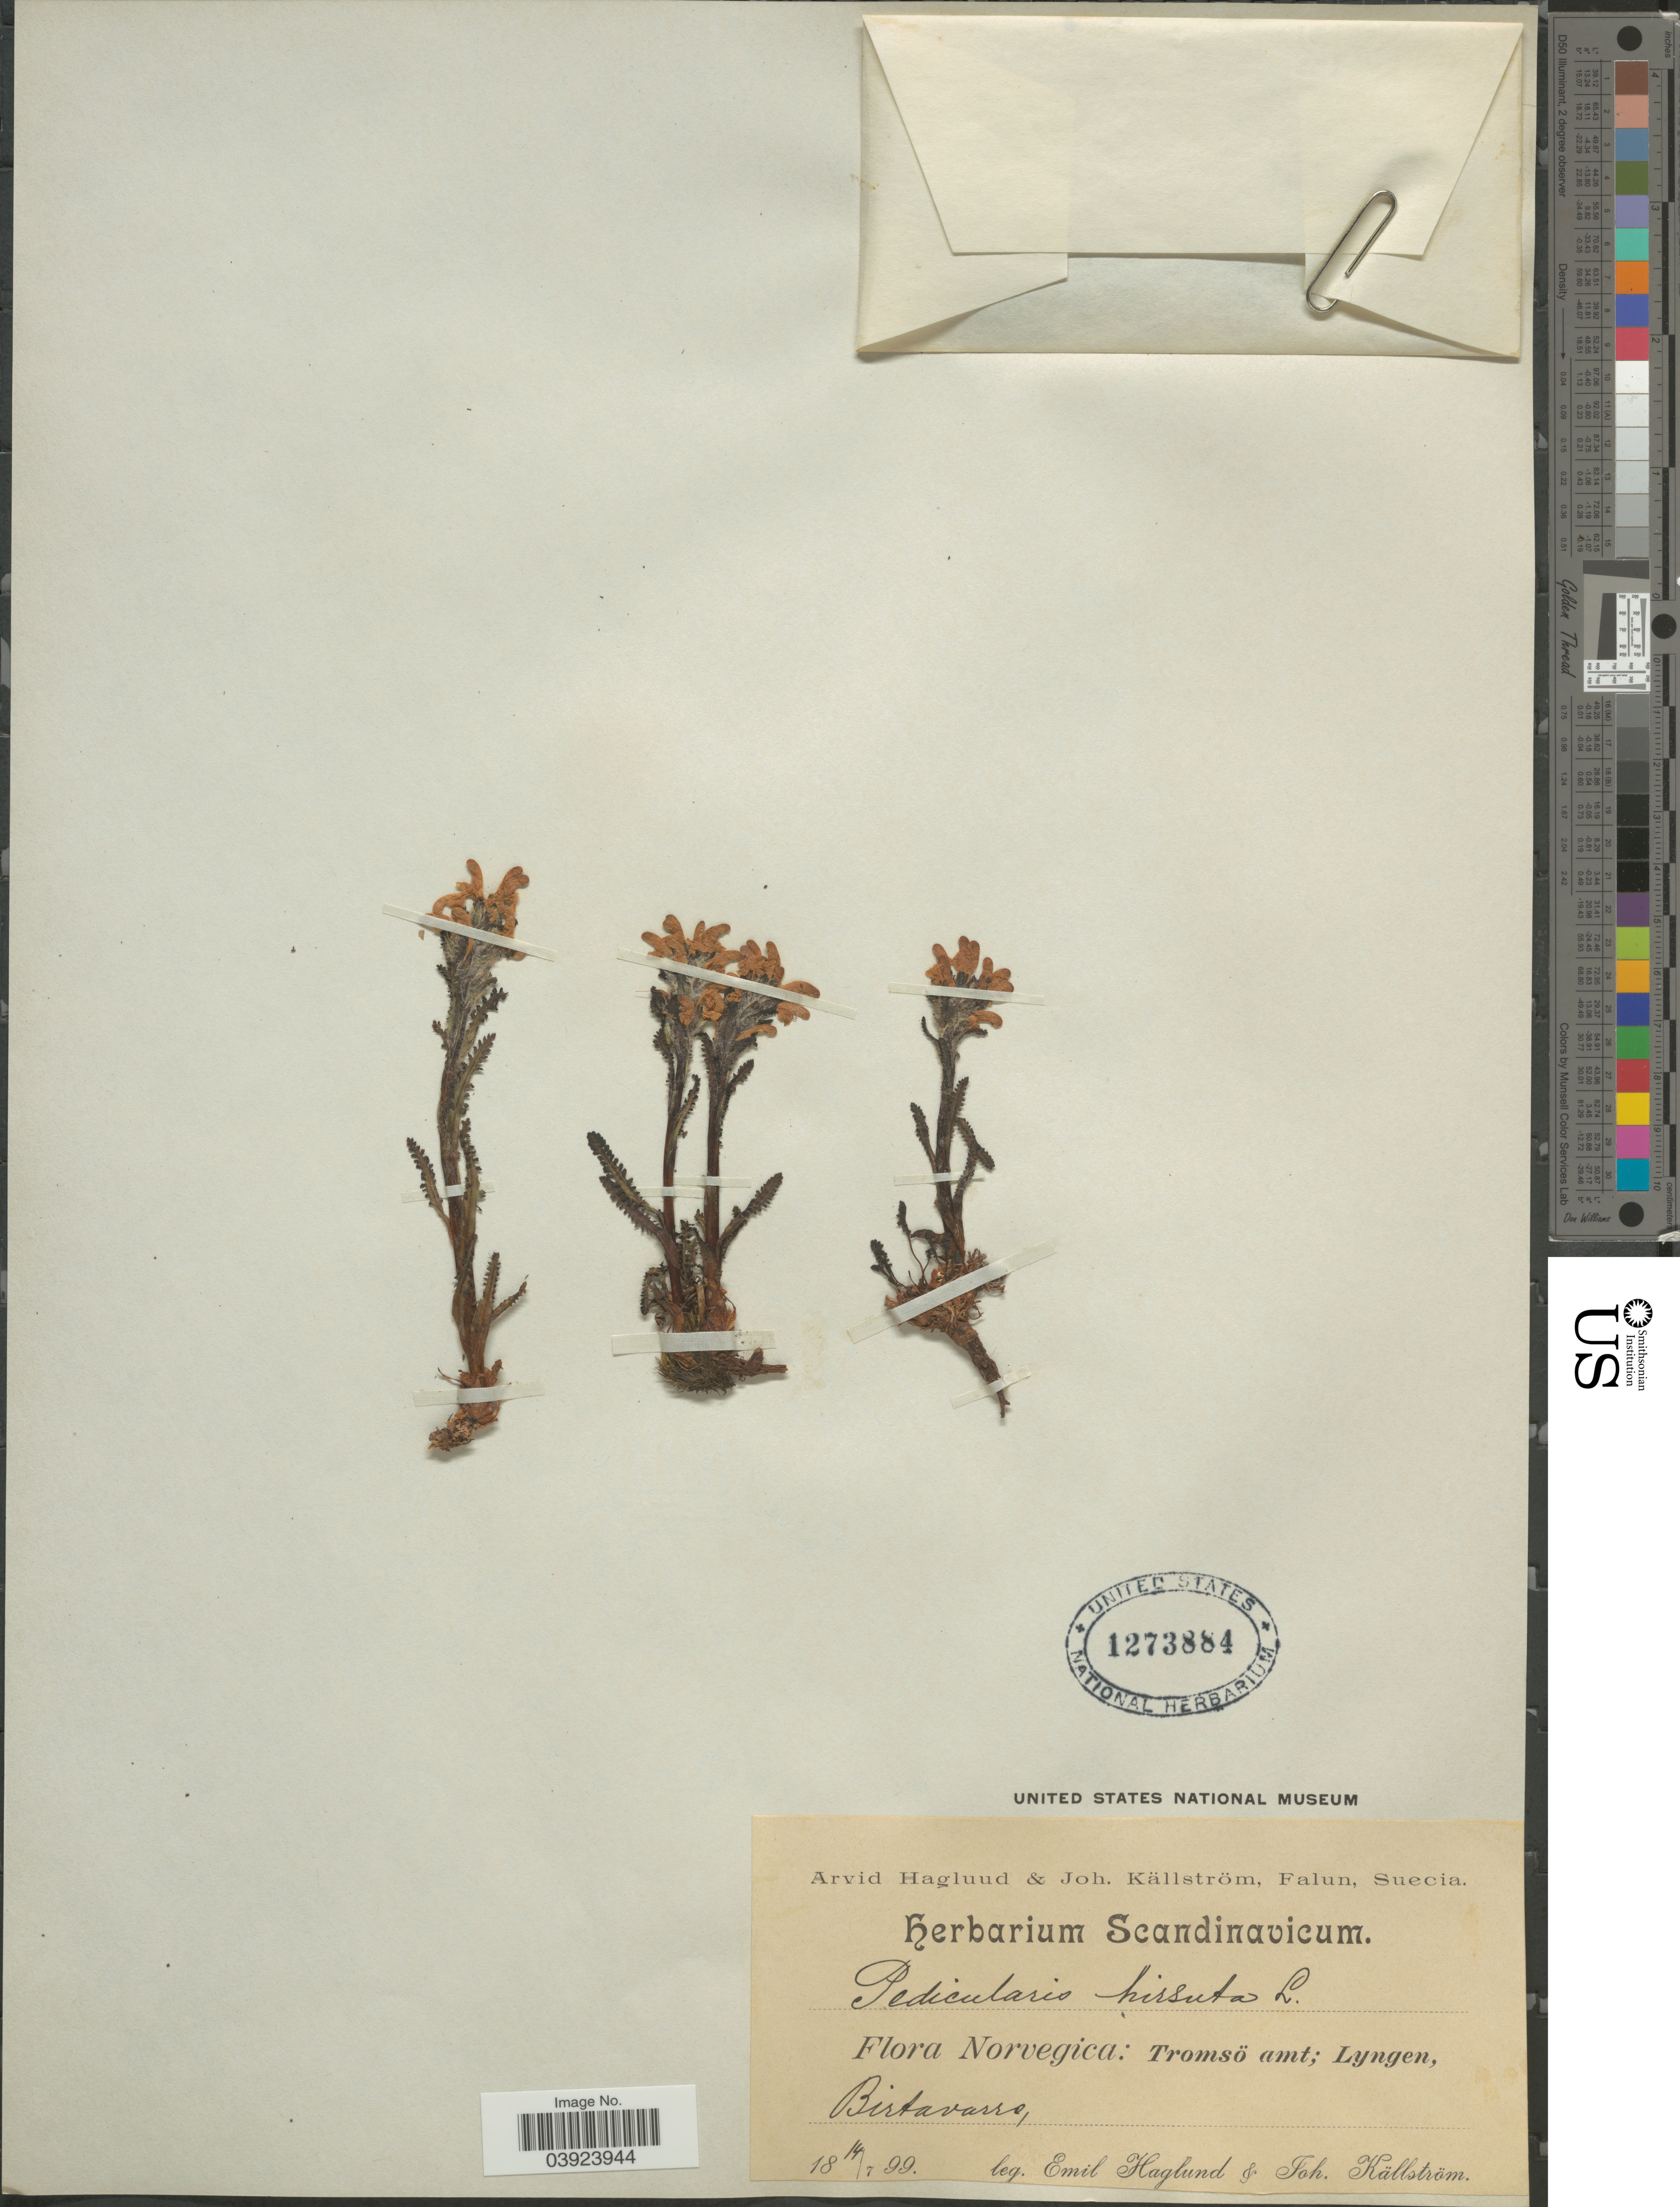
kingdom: Plantae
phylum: Tracheophyta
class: Magnoliopsida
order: Lamiales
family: Orobanchaceae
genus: Pedicularis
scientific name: Pedicularis hirsuta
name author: L.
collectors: E. Haglund & J. Källström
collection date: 1899-07-14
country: Norway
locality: Norvegica: Tromsö amt; Lyngen, Birtavarre.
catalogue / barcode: US 1273884